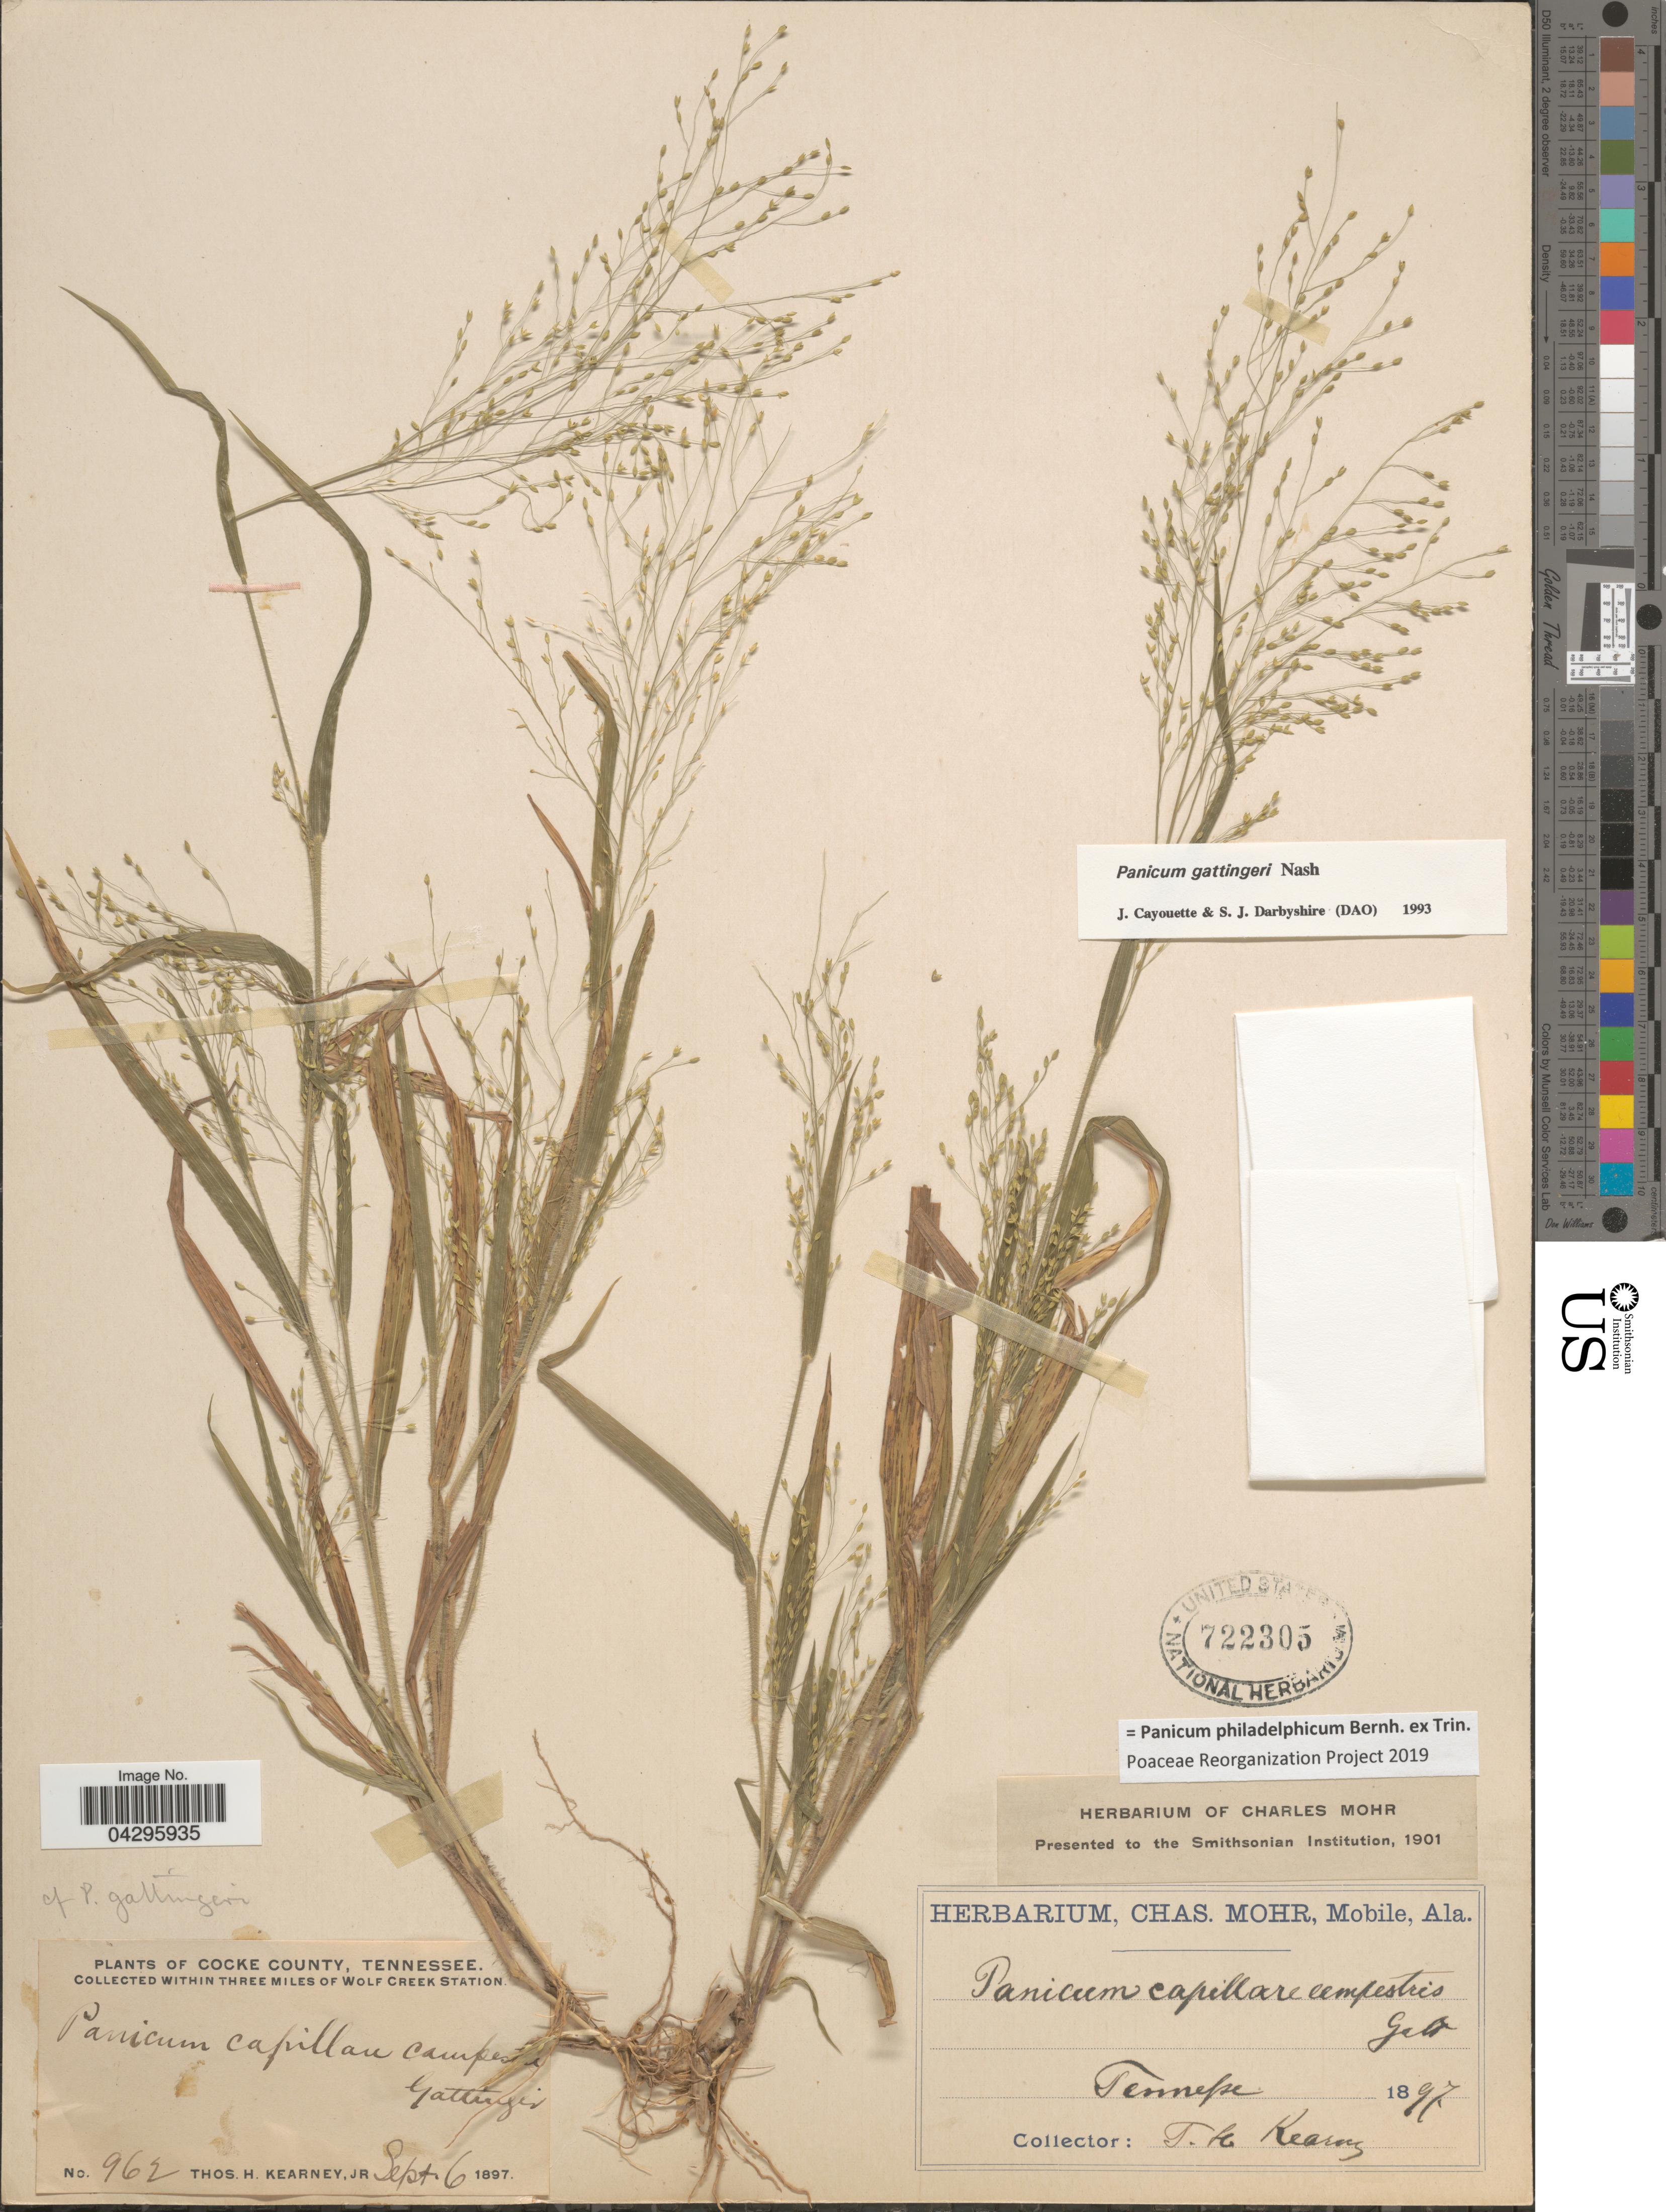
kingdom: Plantae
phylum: Tracheophyta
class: Liliopsida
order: Poales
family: Poaceae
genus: Panicum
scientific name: Panicum philadelphicum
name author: Bernh. ex Trin.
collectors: T. H. Kearney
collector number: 962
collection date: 1897-09-06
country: United States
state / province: Tennessee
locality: Cocke County, within three miles of Wolf Creek Station.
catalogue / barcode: US 722305